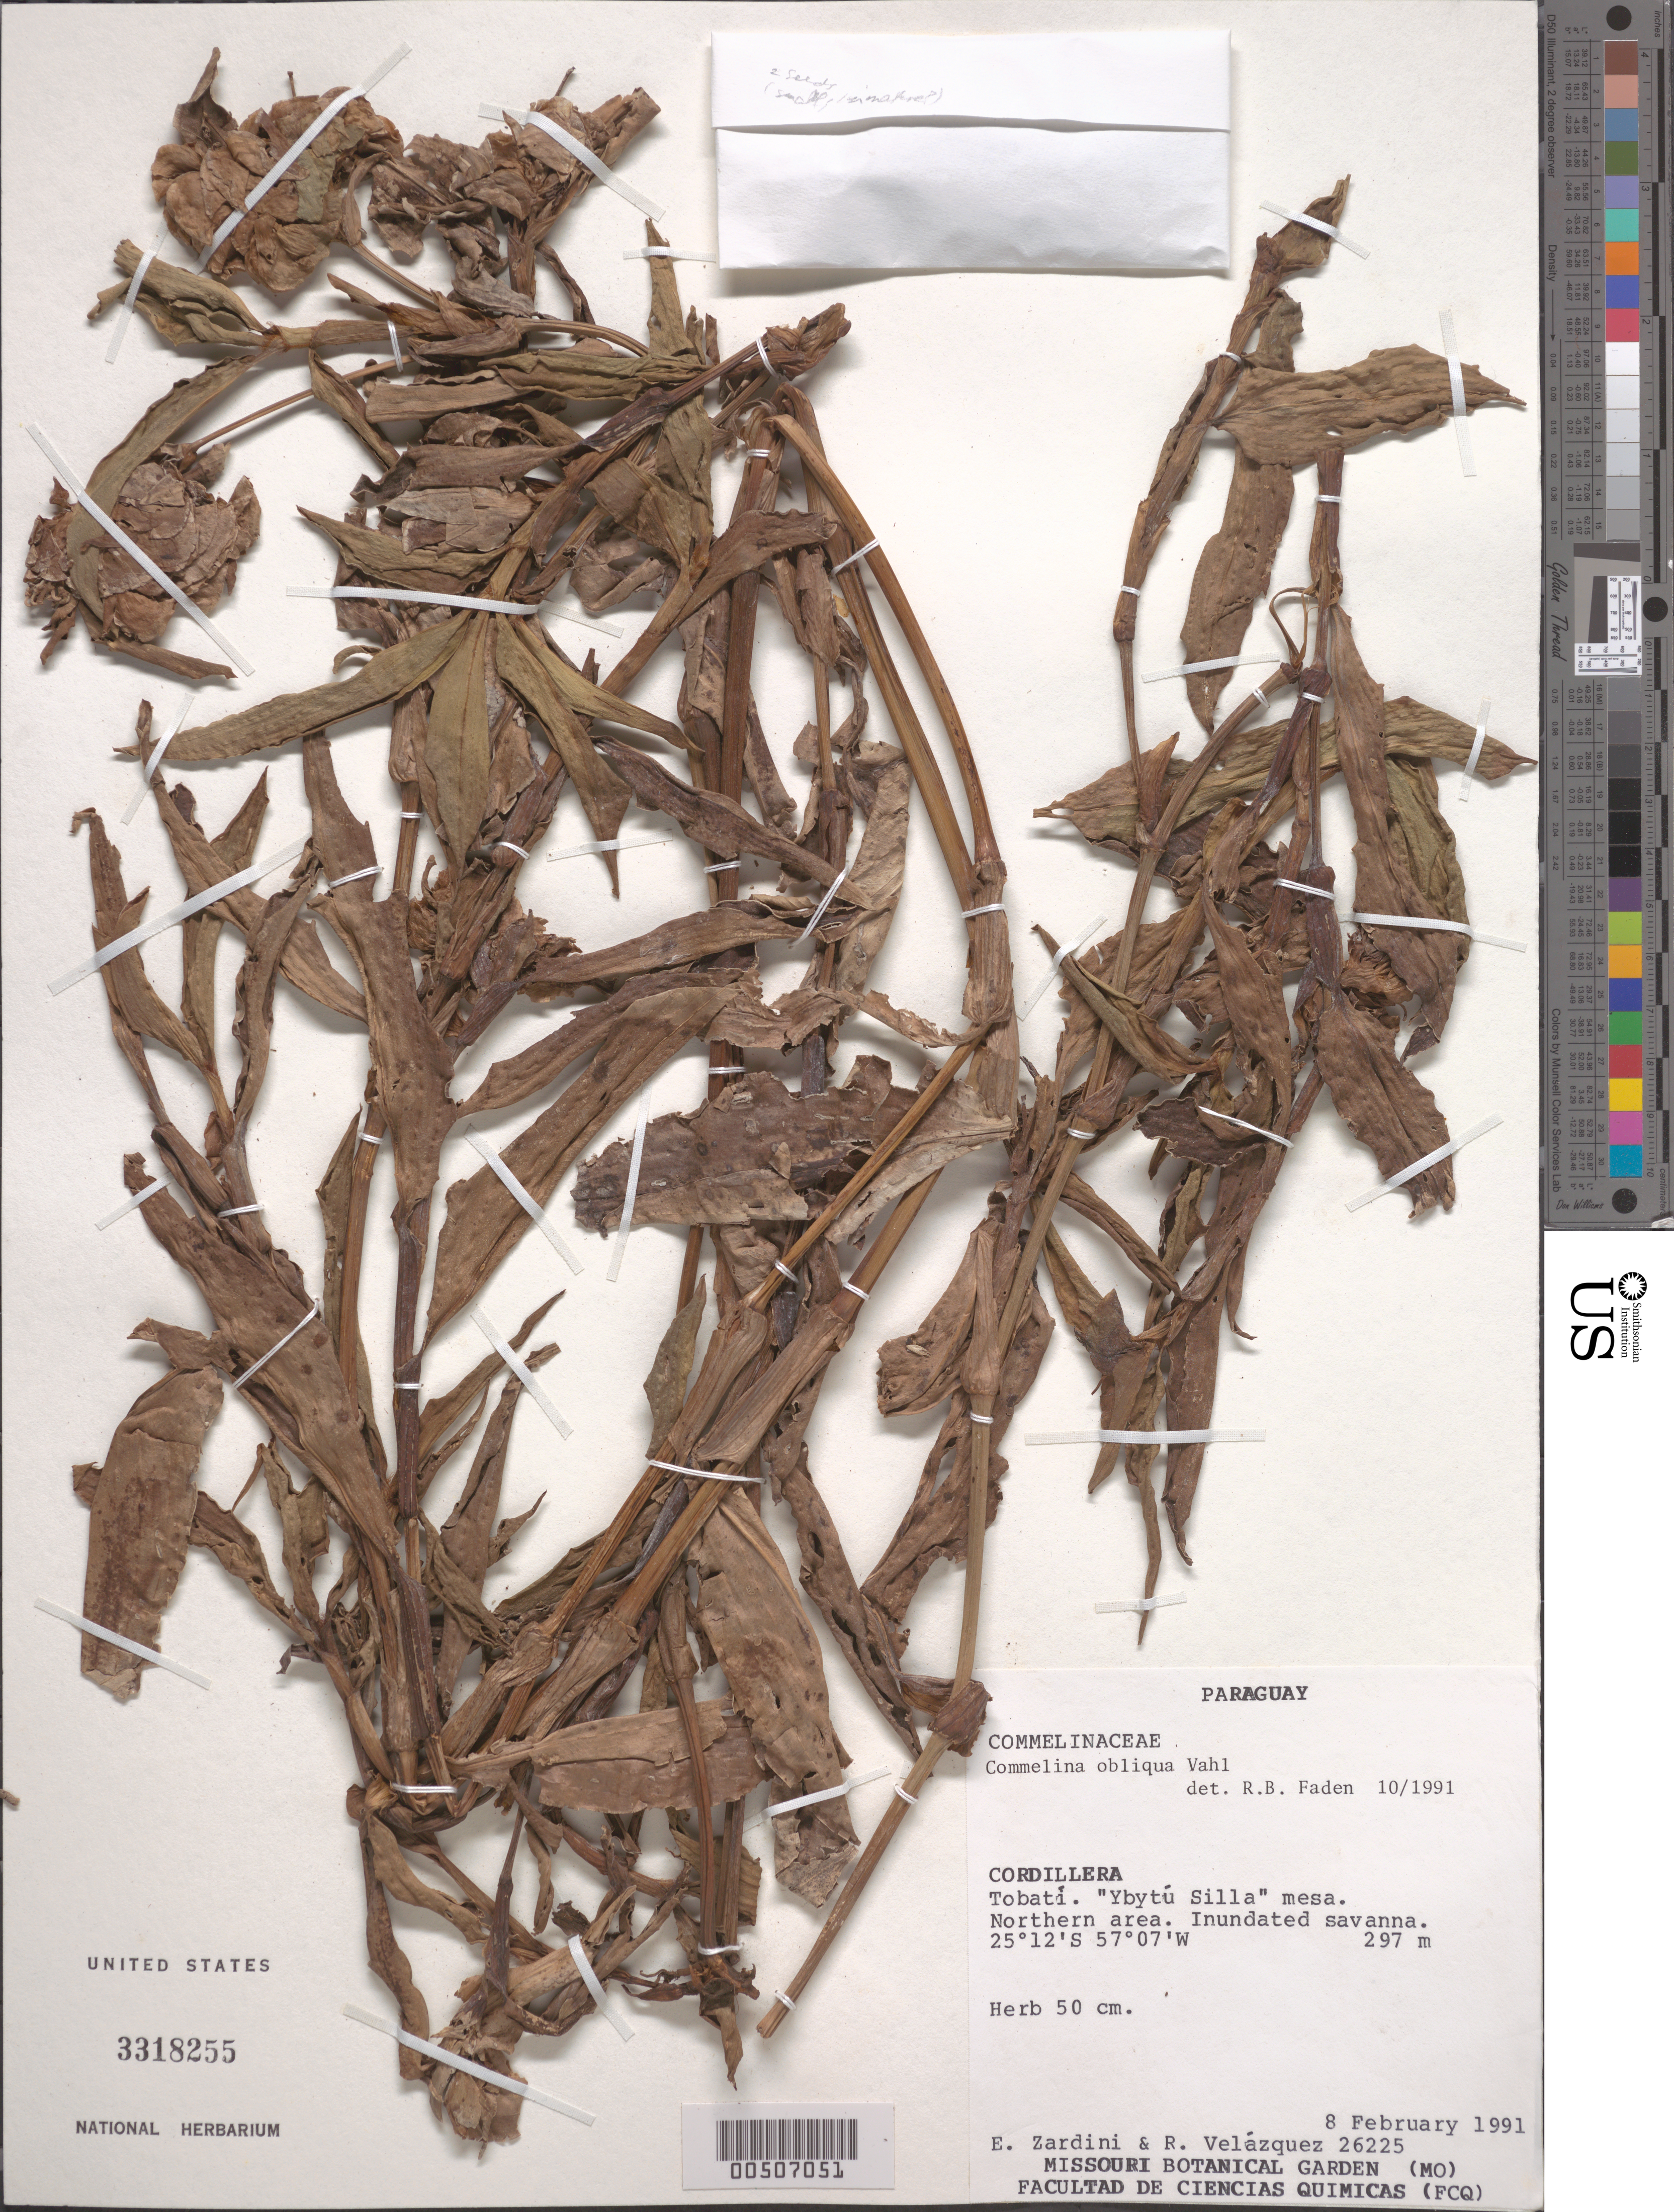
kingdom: Plantae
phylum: Tracheophyta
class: Liliopsida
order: Commelinales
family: Commelinaceae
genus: Commelina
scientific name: Commelina obliqua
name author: Vahl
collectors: E. M. Zardini & R. Velasquez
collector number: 26225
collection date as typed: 08 Feb 1991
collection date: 1991-02-08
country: Paraguay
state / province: Cordillera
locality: Tobati, ybytu silla mesa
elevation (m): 297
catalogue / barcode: US 3318255